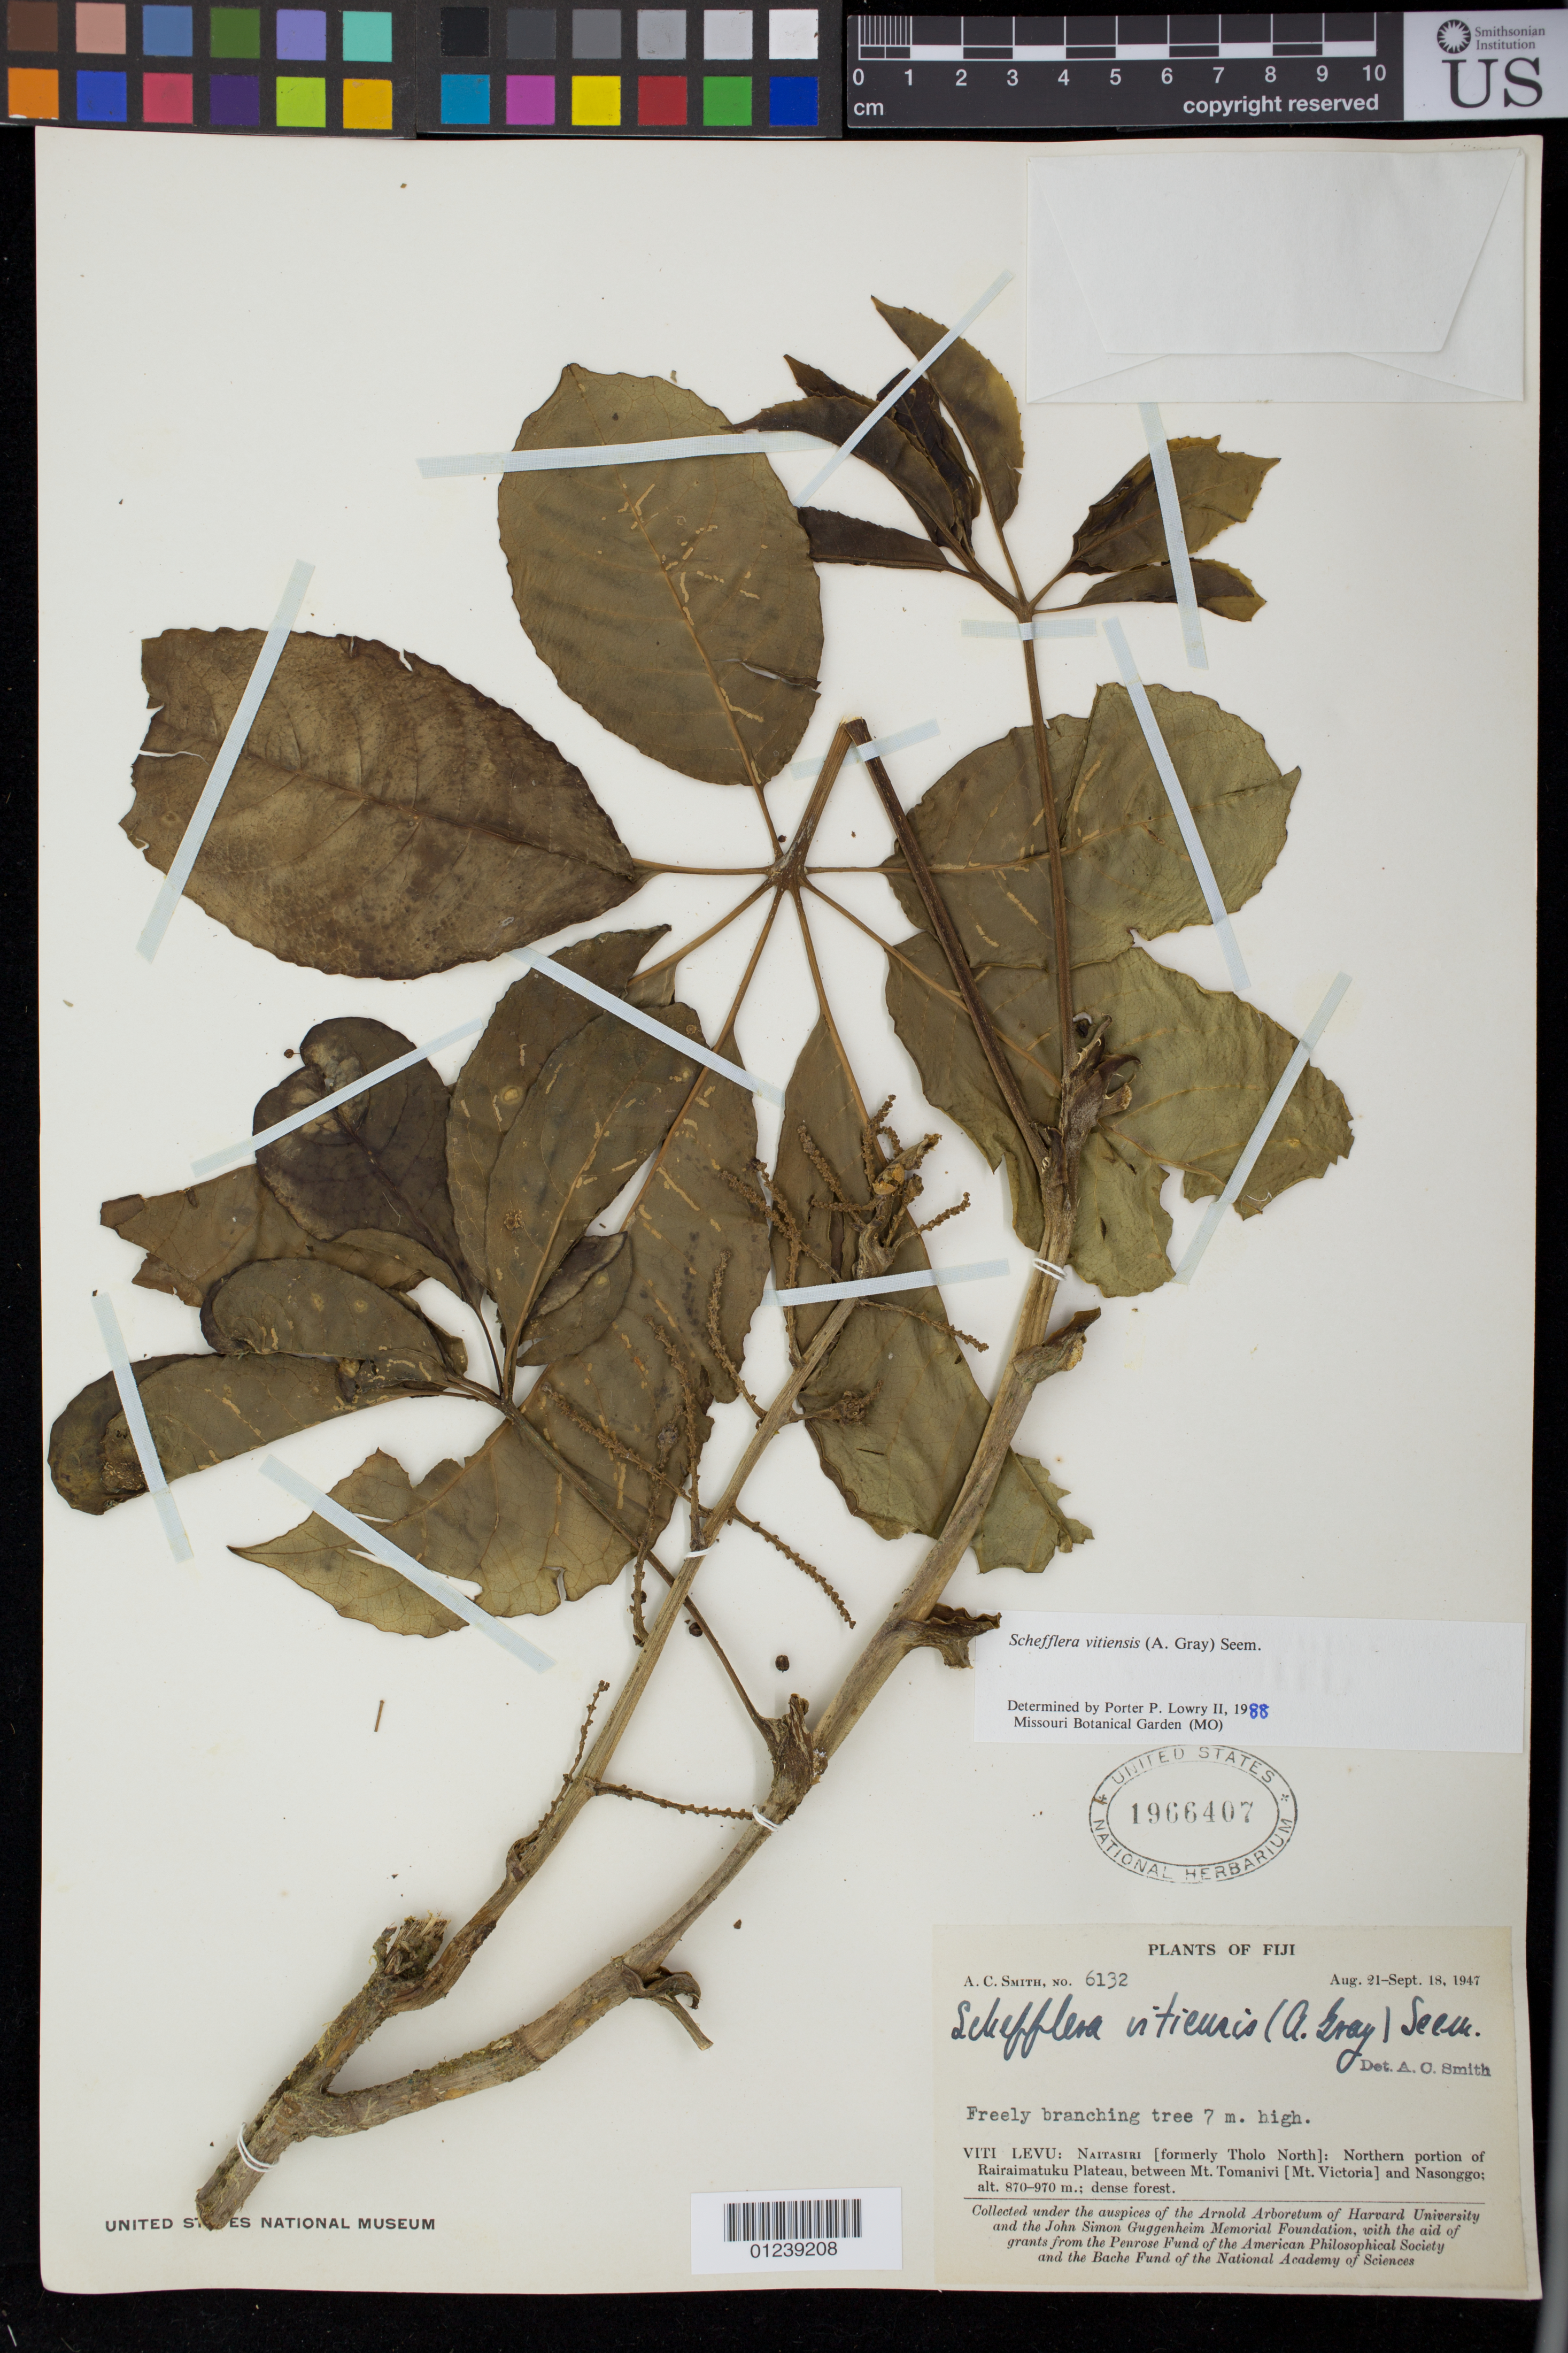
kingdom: Plantae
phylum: Tracheophyta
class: Magnoliopsida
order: Apiales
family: Araliaceae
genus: Schefflera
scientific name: Schefflera vitiensis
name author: (A. Gray) Seem.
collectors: A. C. Smith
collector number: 6132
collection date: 1947-08-21/1947-09-18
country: Fiji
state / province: Northern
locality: Viti Levu: Naitasiri (formerly Tholo North): Northern portion of Rairaimatuku Plateau, between Mt. Tomanivi (Mt. Victoria) and Nasonggo.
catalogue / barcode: US 1966407